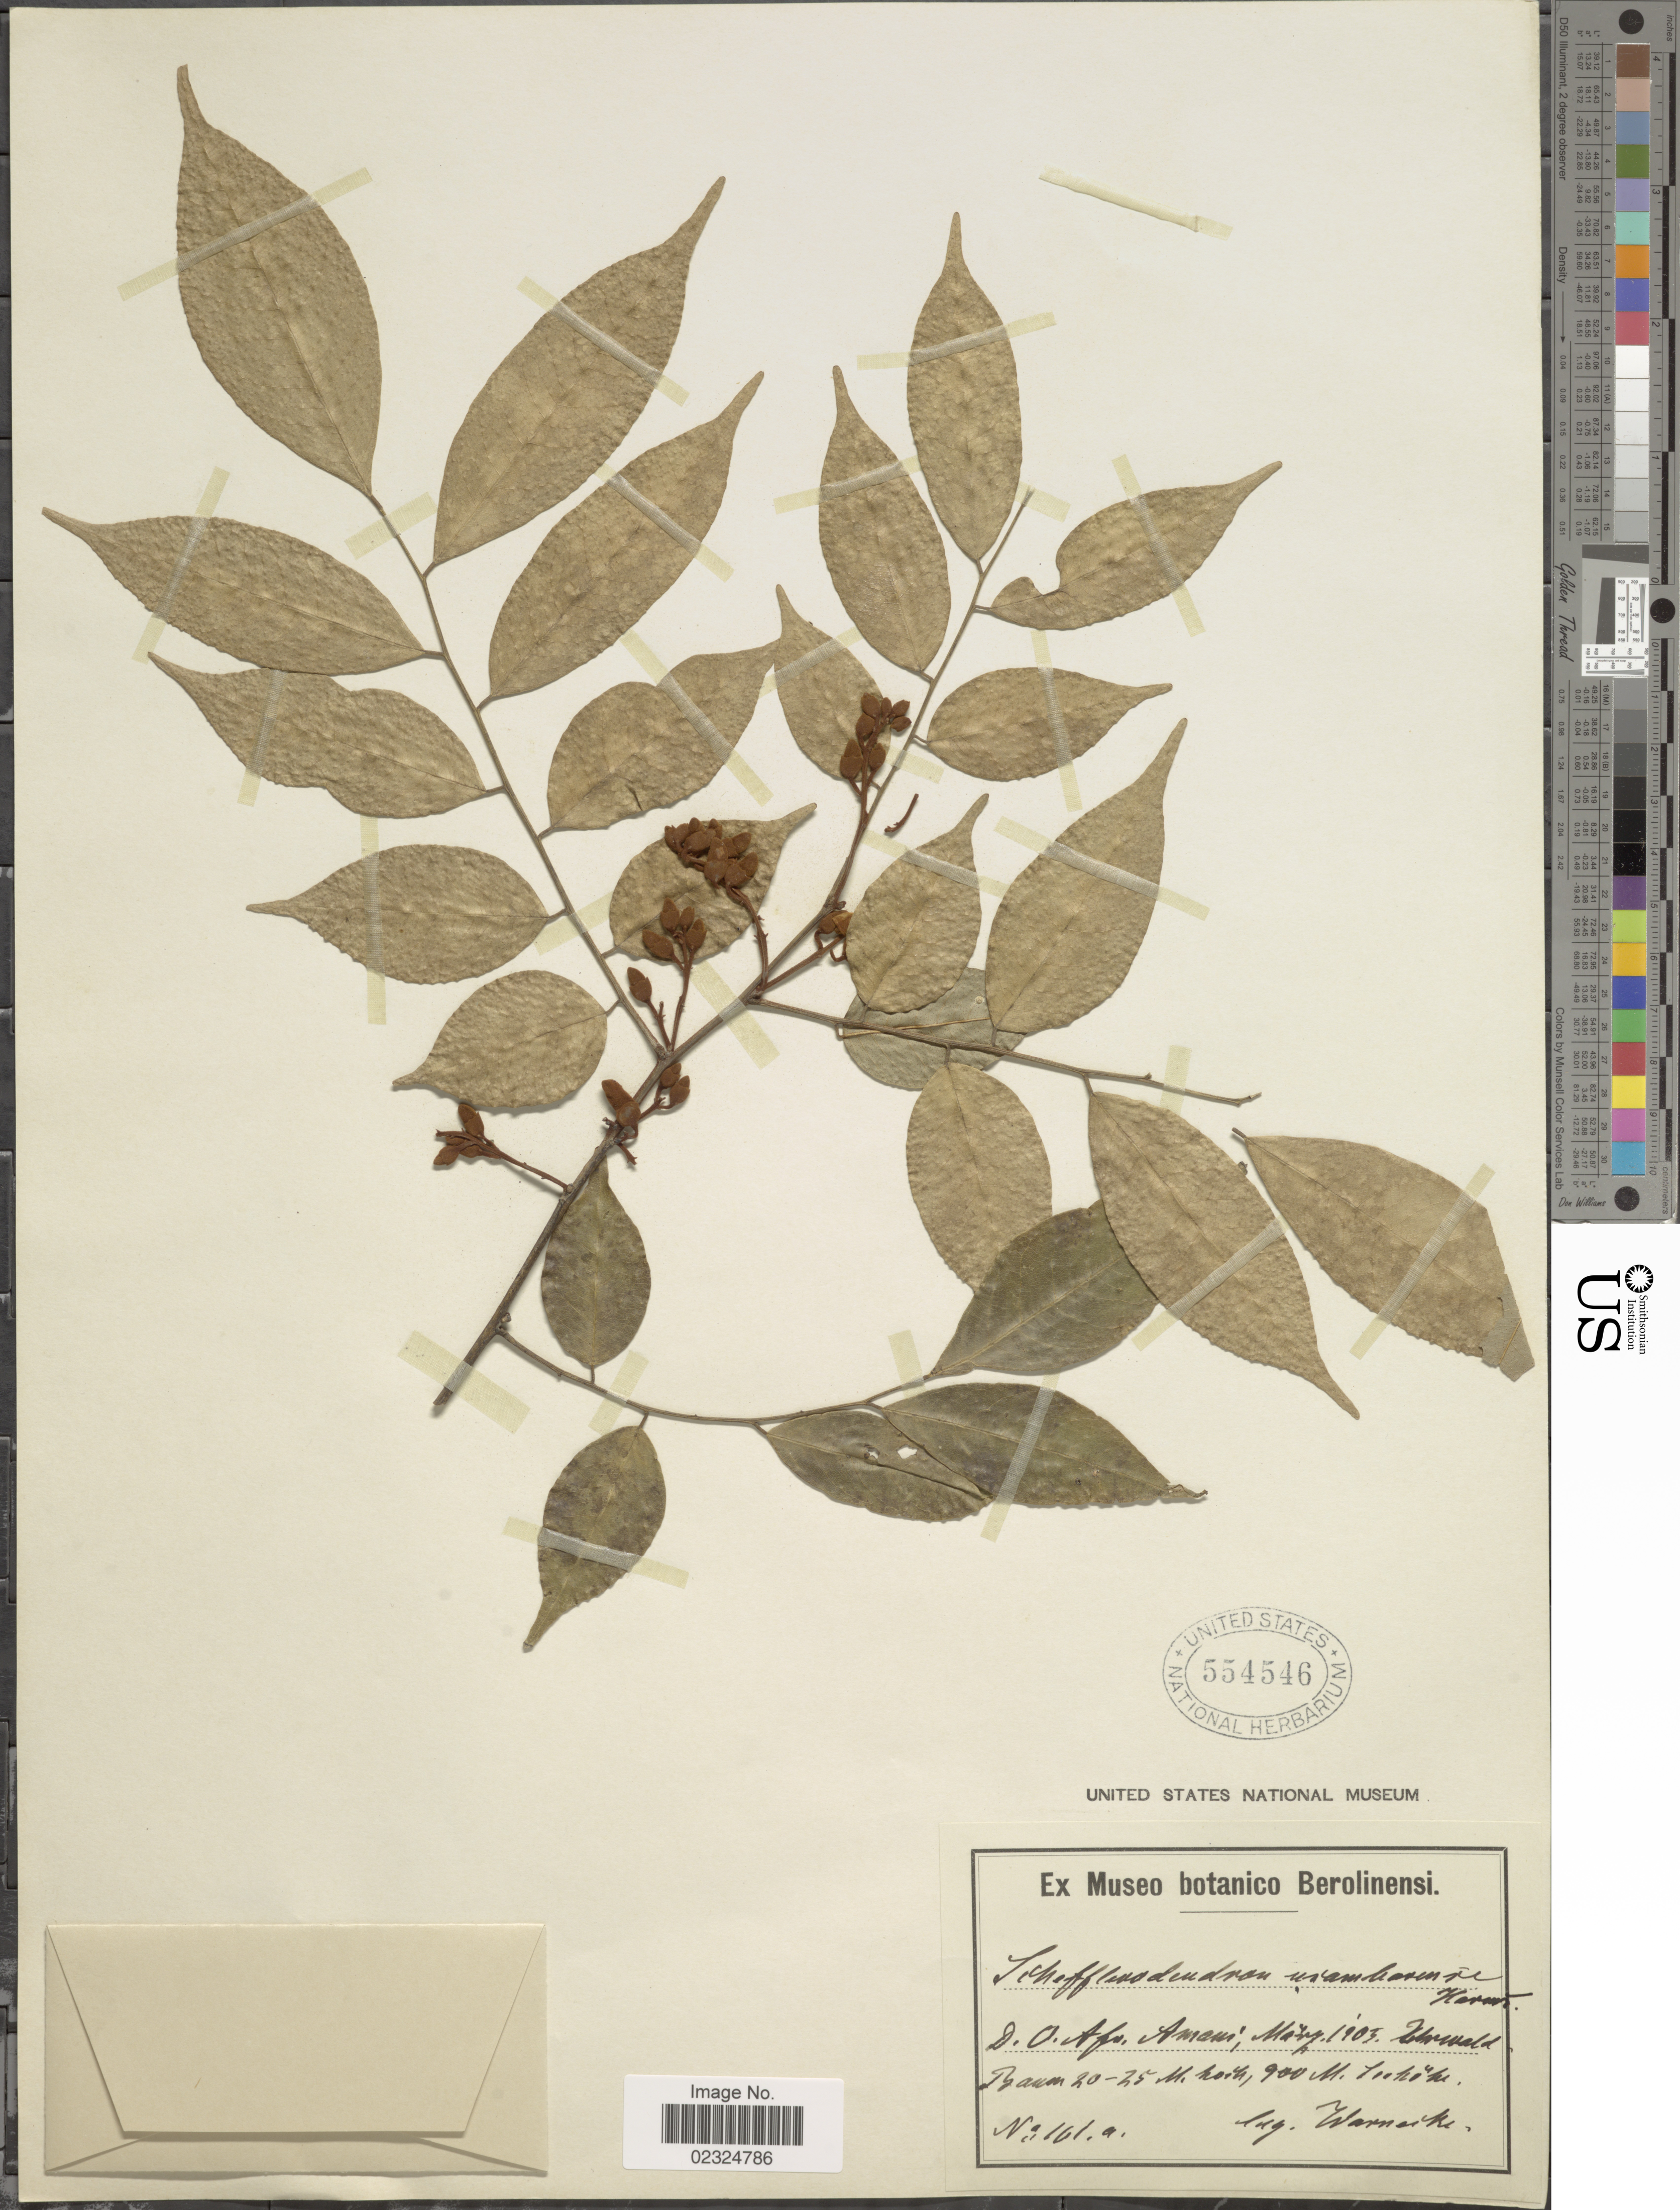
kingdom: Plantae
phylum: Tracheophyta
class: Magnoliopsida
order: Fabales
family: Fabaceae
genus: Schefflerodendron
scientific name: Schefflerodendron usambarense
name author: Harms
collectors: -. Warnecke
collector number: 161a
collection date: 1903-03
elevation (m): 900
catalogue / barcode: US 554546